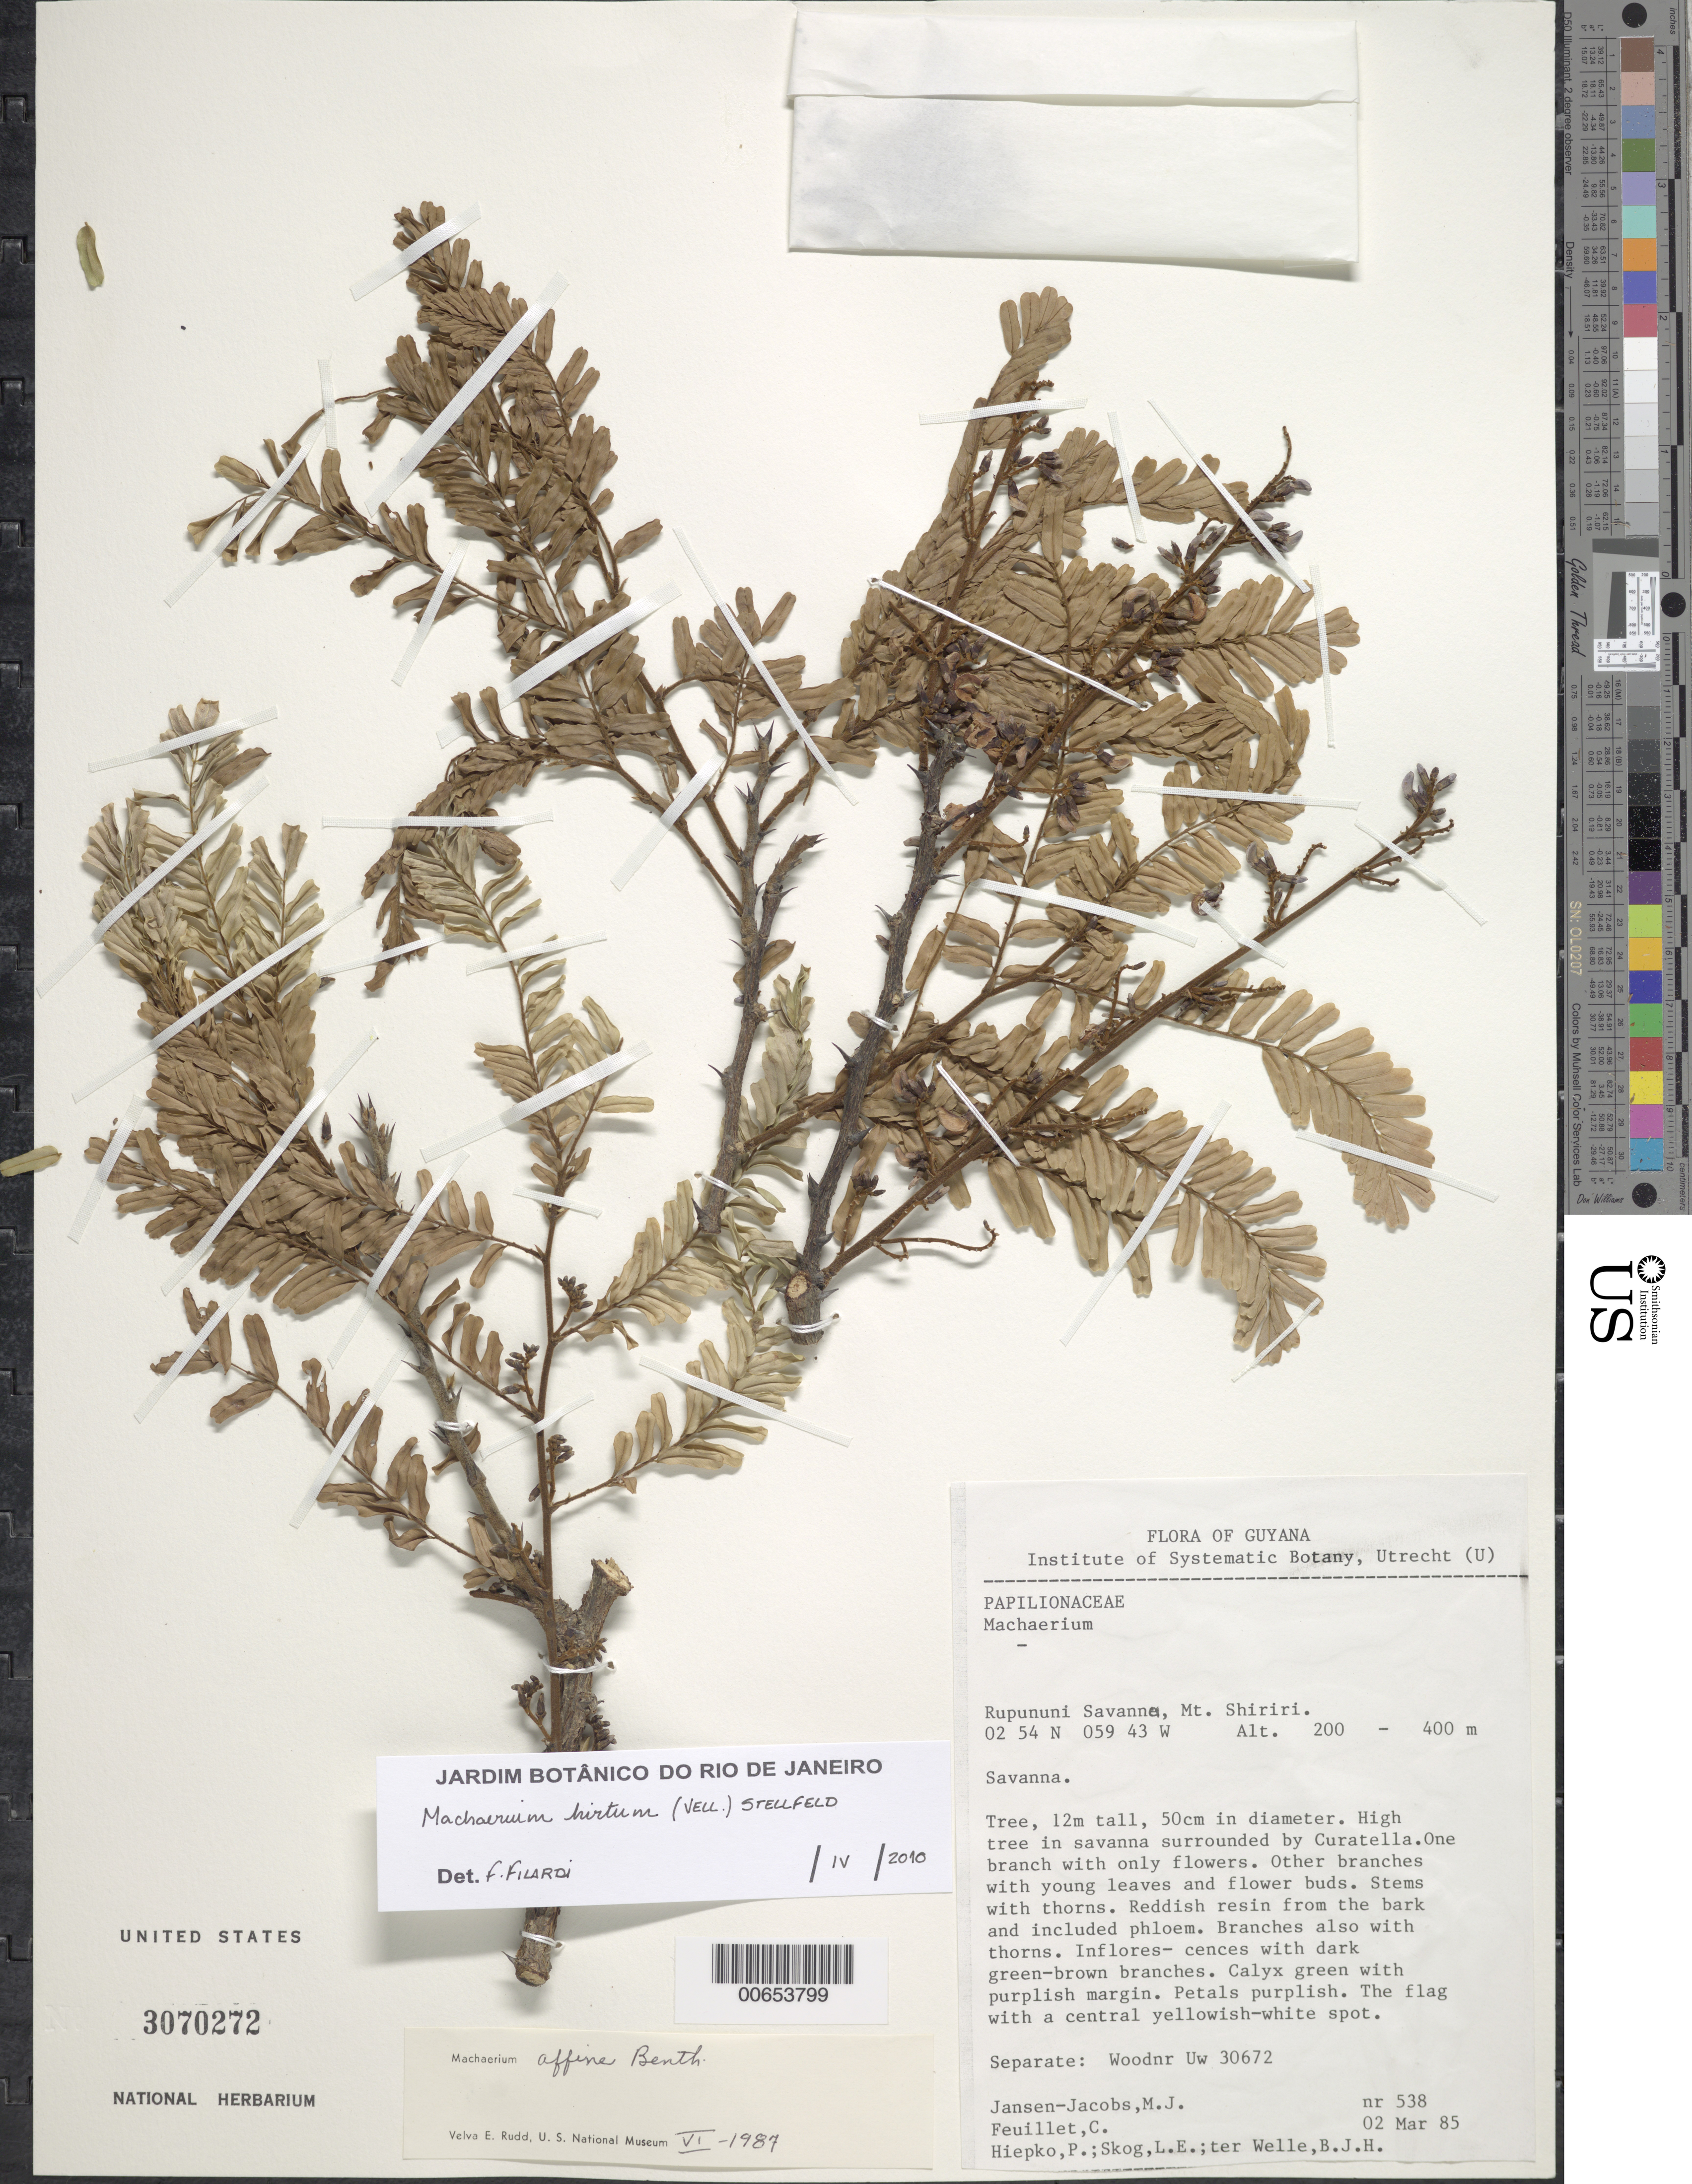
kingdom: Plantae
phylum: Tracheophyta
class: Magnoliopsida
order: Fabales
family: Fabaceae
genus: Machaerium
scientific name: Machaerium hirtum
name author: (Vell.) Stellfeld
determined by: Ranzato Filardi, F. L., (JBRJ)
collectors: M. J. Jansen-Jacobs, C. Feuillet, P. H. Hiepko, L. E. Skog & B. Welle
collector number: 538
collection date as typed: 2-Mar-85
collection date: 1985-03-02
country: Guyana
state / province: U. Takutu-U. Essequibo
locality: Rupununi Savanna, Mt. Shiriri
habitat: Savanna. High tree in savanna surrounded by Curatella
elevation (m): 200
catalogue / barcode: US 3070272